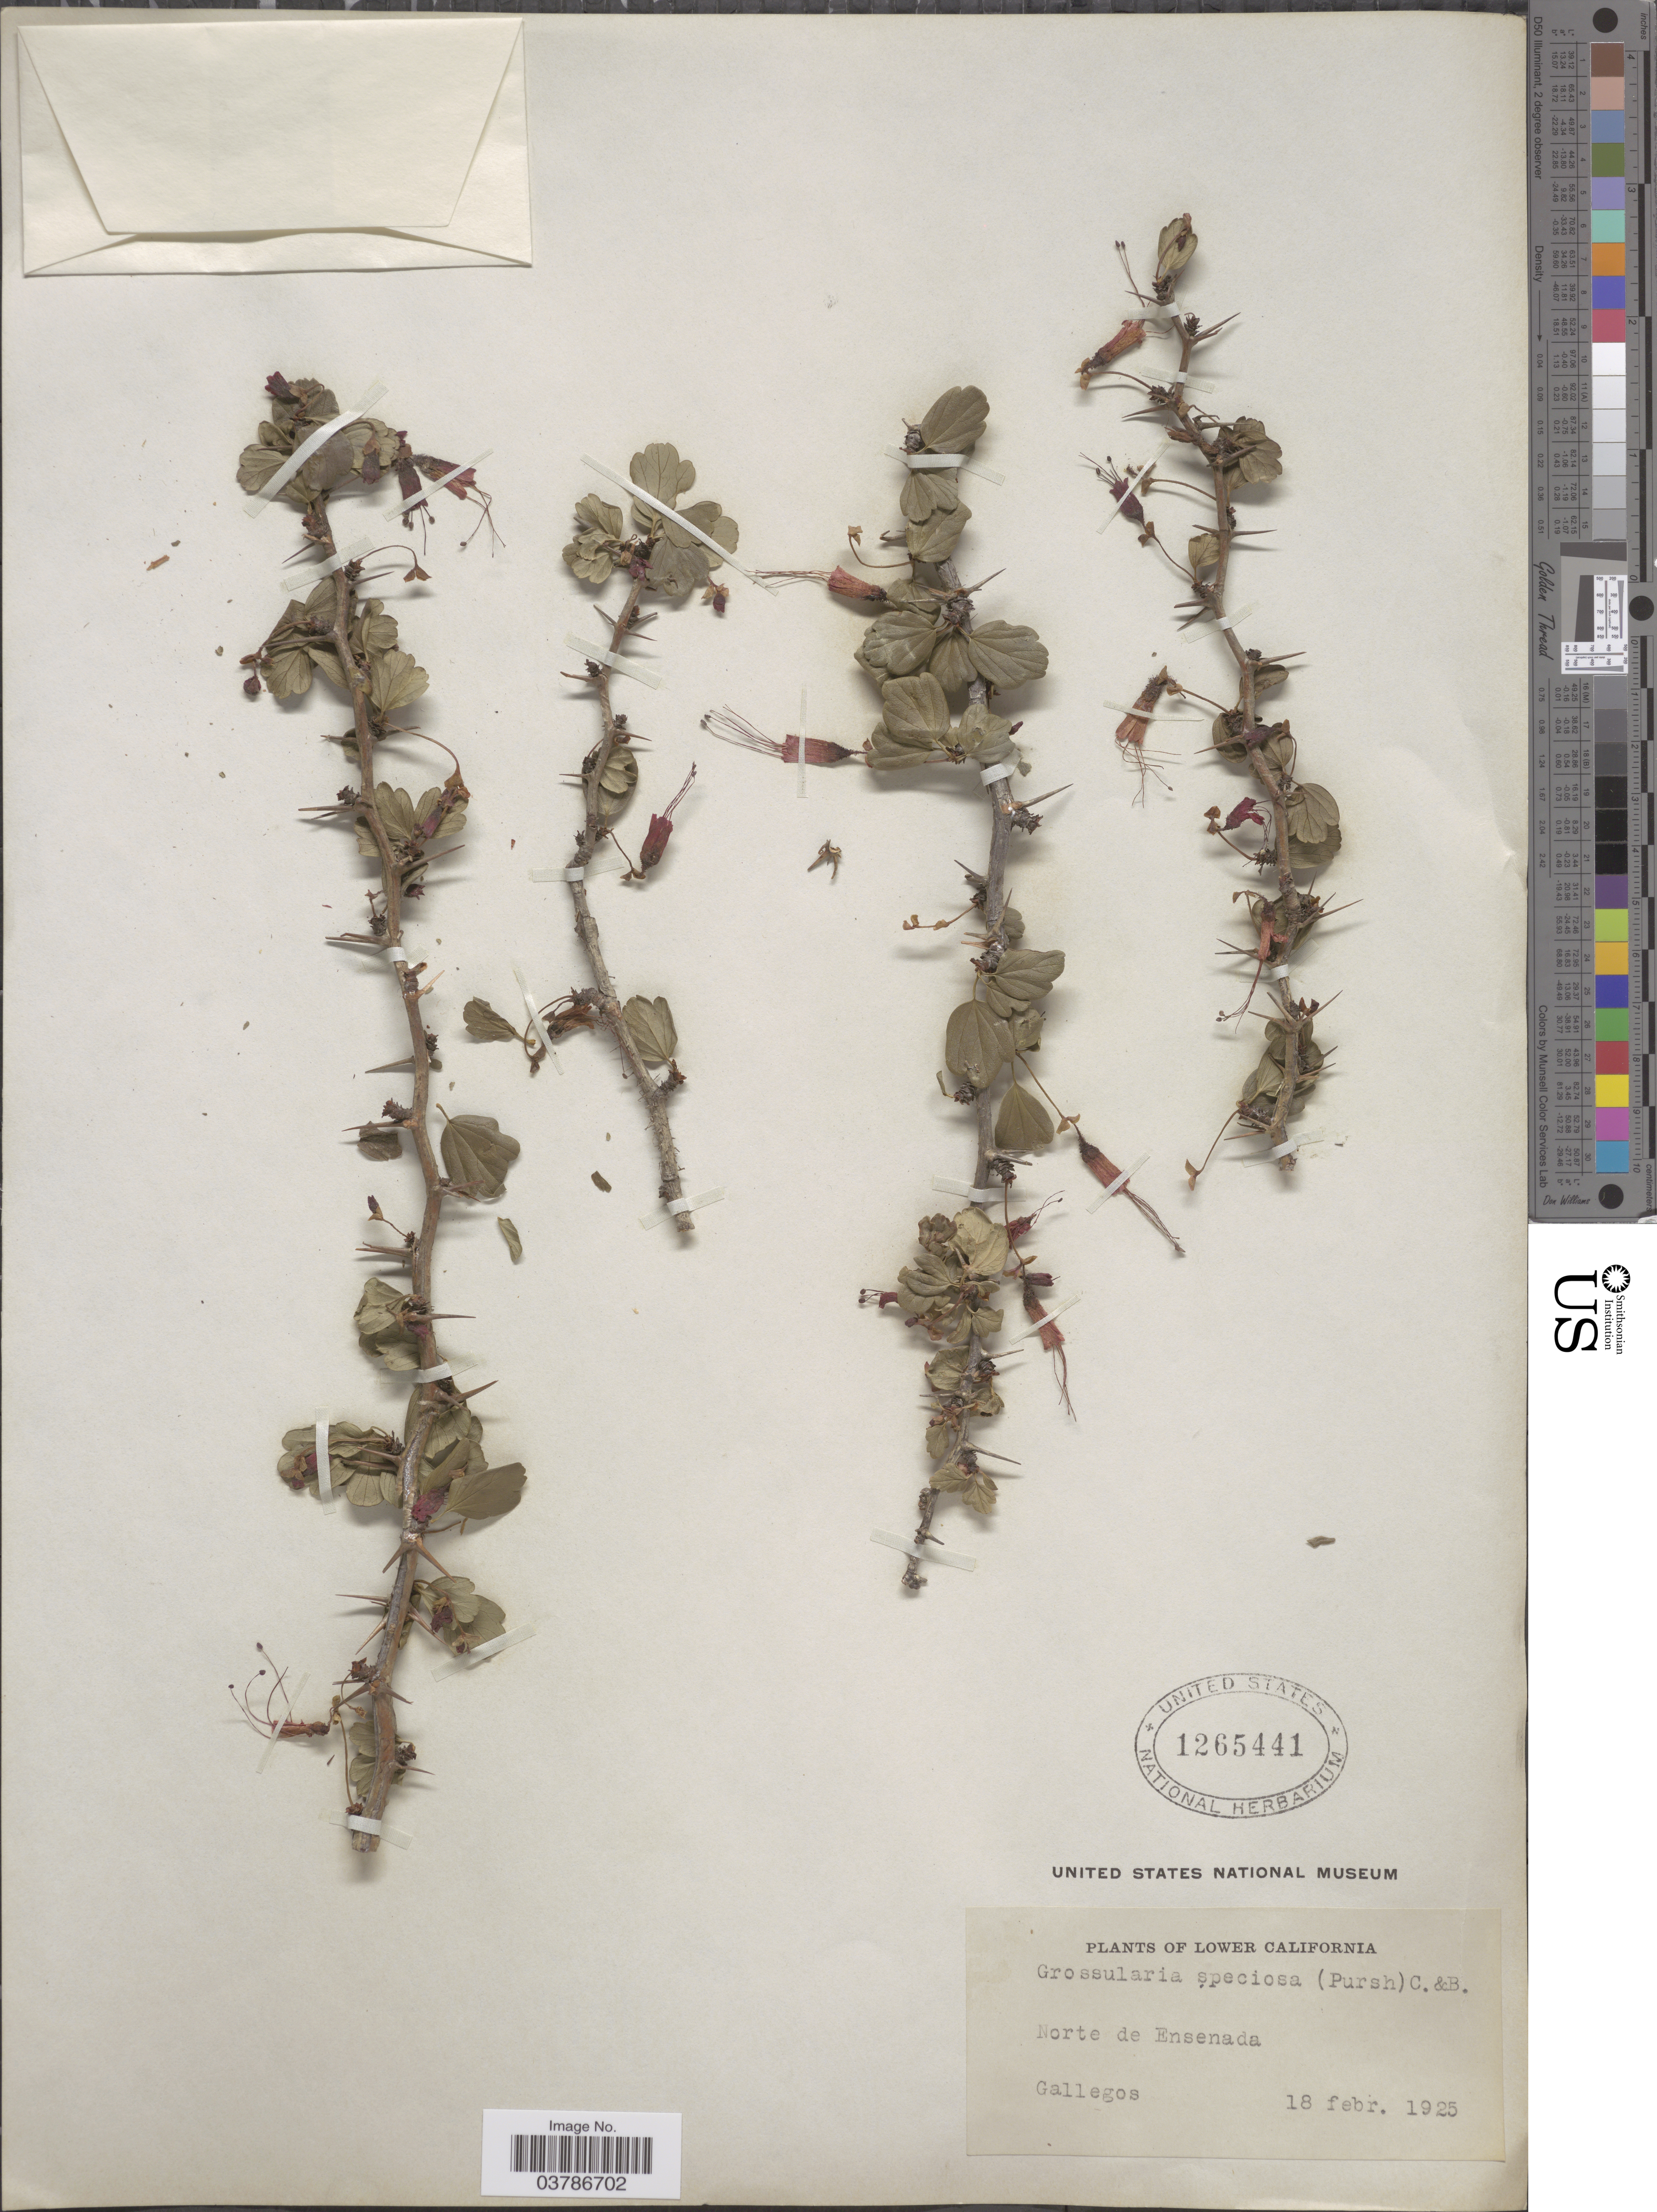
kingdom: Plantae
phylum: Tracheophyta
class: Magnoliopsida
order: Saxifragales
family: Grossulariaceae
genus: Ribes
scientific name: Ribes speciosum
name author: Pursh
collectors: J. Gallegos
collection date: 1925-02-18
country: Mexico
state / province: Baja California Norte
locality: Lower California. Norte de Ensenada.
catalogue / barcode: US 1265441